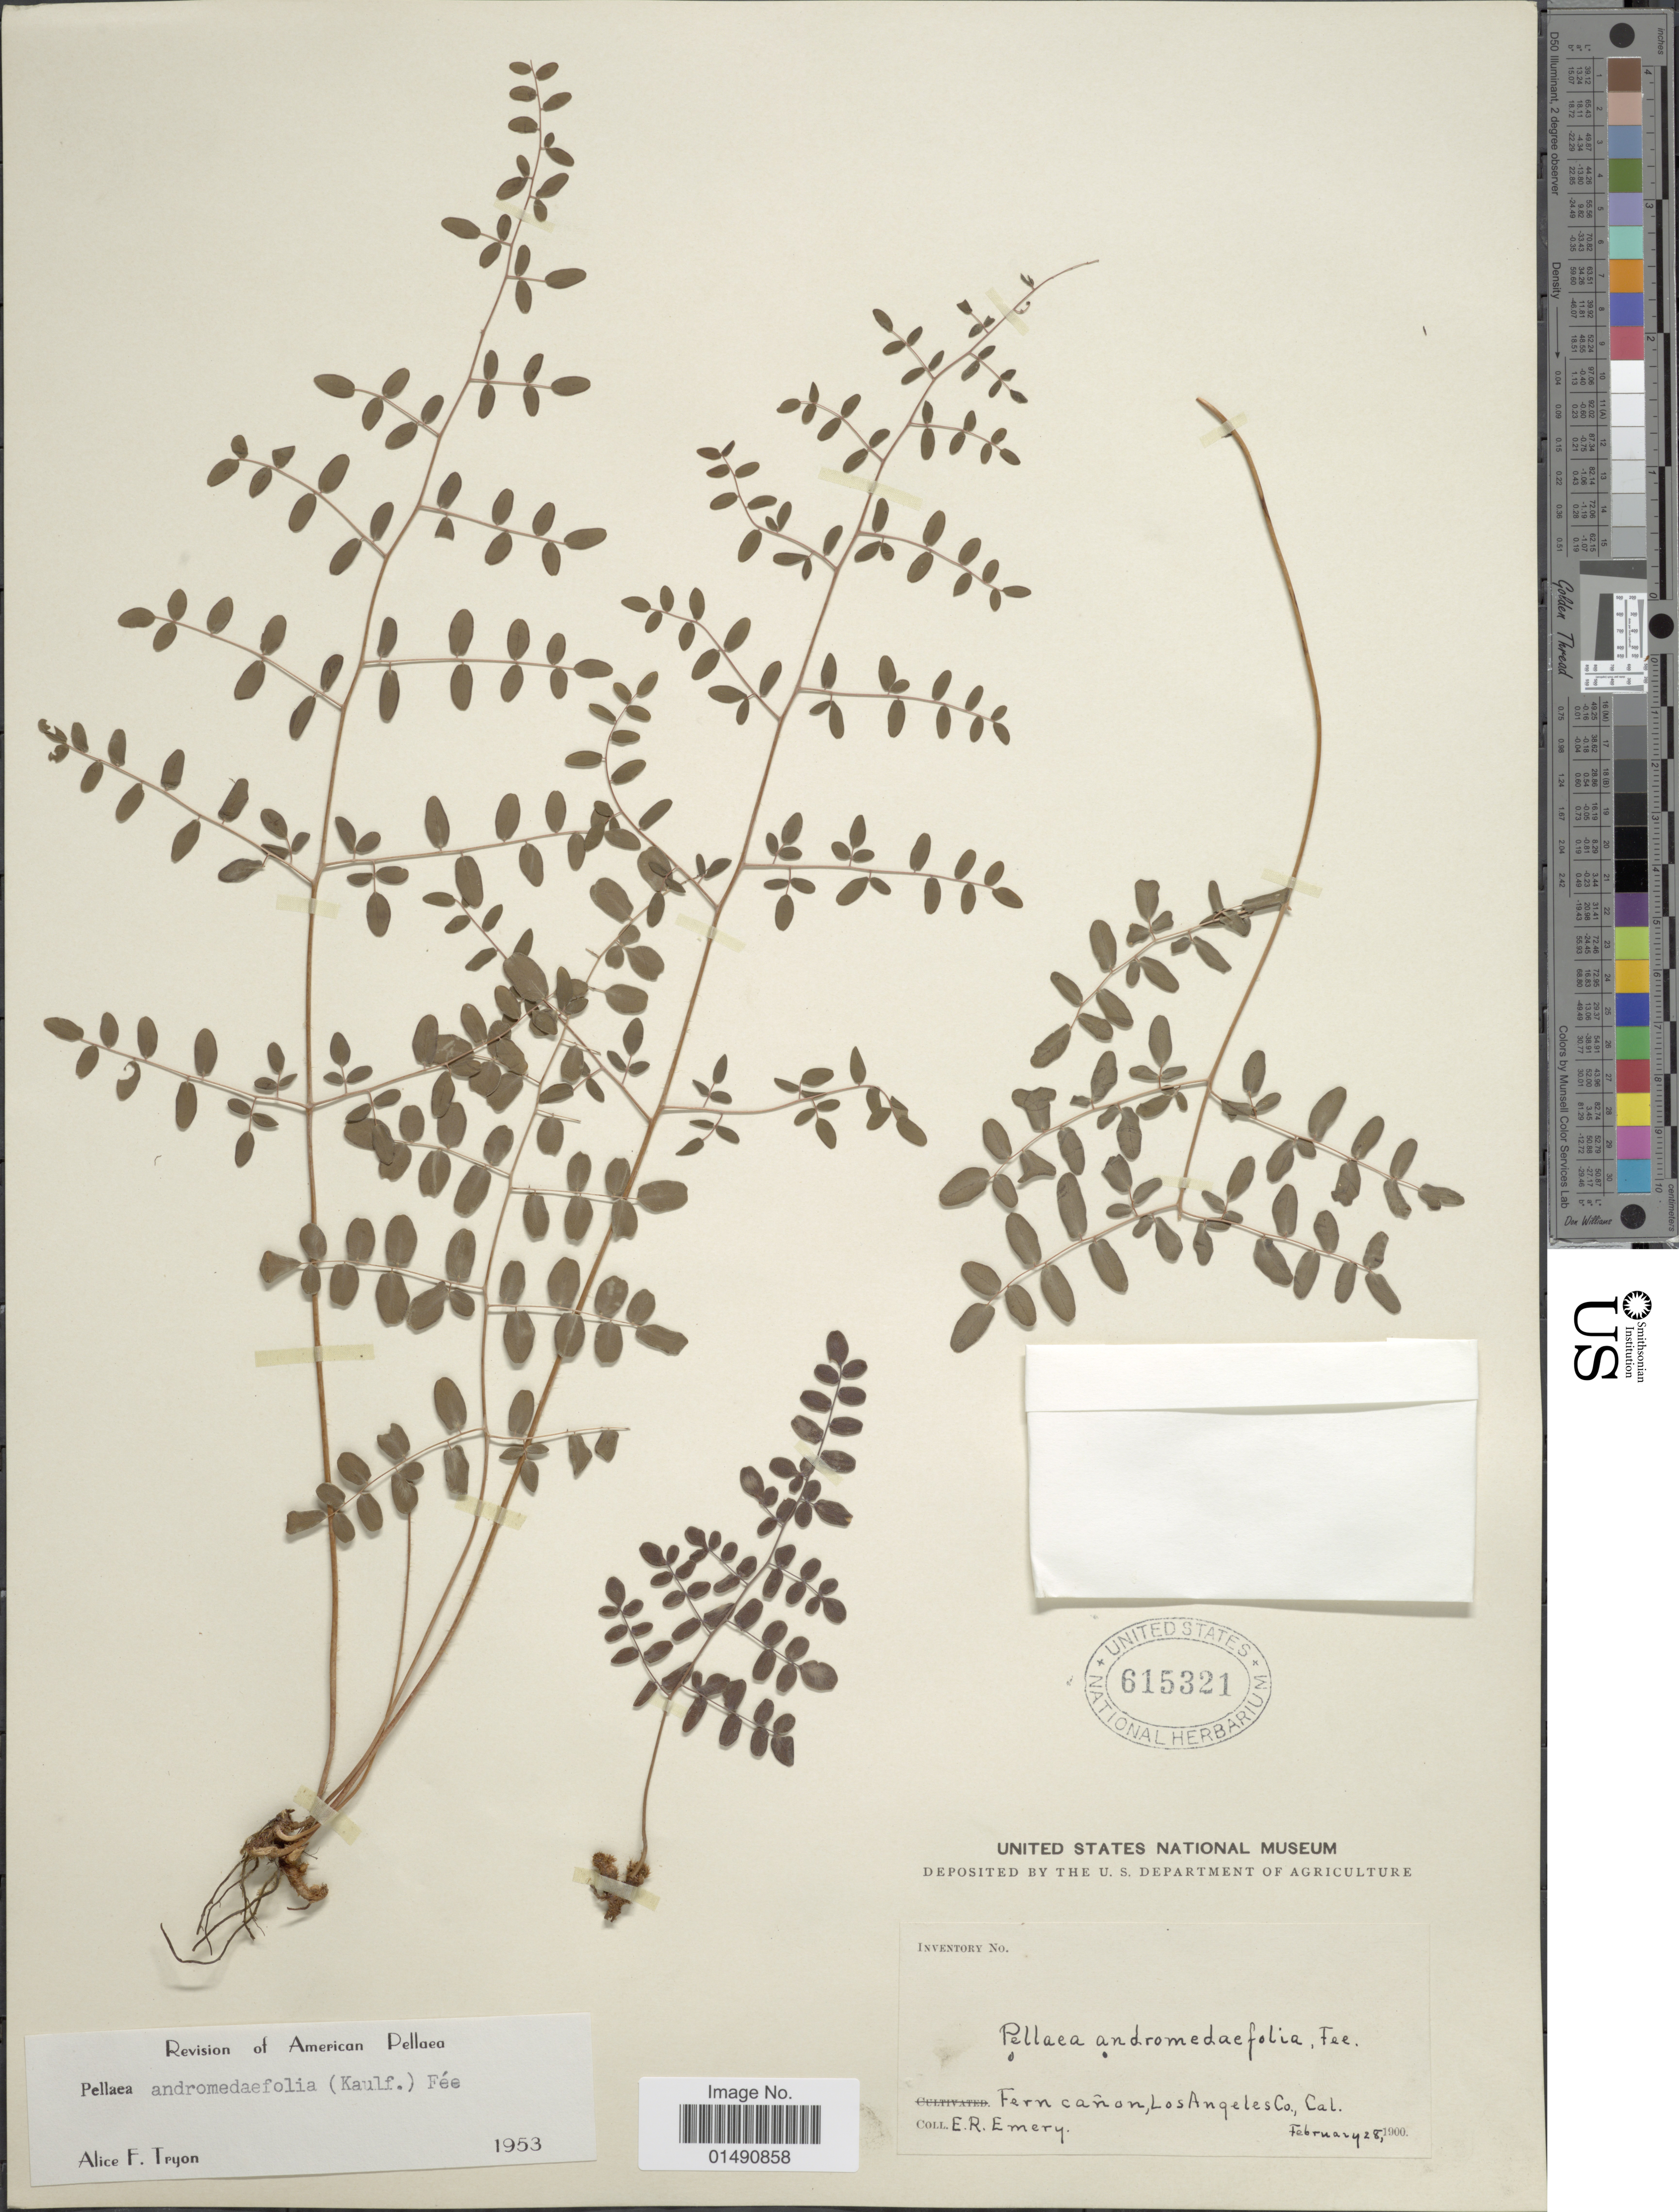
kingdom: Plantae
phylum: Tracheophyta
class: Polypodiopsida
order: Polypodiales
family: Pteridaceae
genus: Pellaea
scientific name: Pellaea andromedifolia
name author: (Kaulf.) Fée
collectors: E. Emery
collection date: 1900-02-28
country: United States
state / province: California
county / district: Los Angeles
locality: Fern cañon, Los Angeles Co.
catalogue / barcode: US 615321